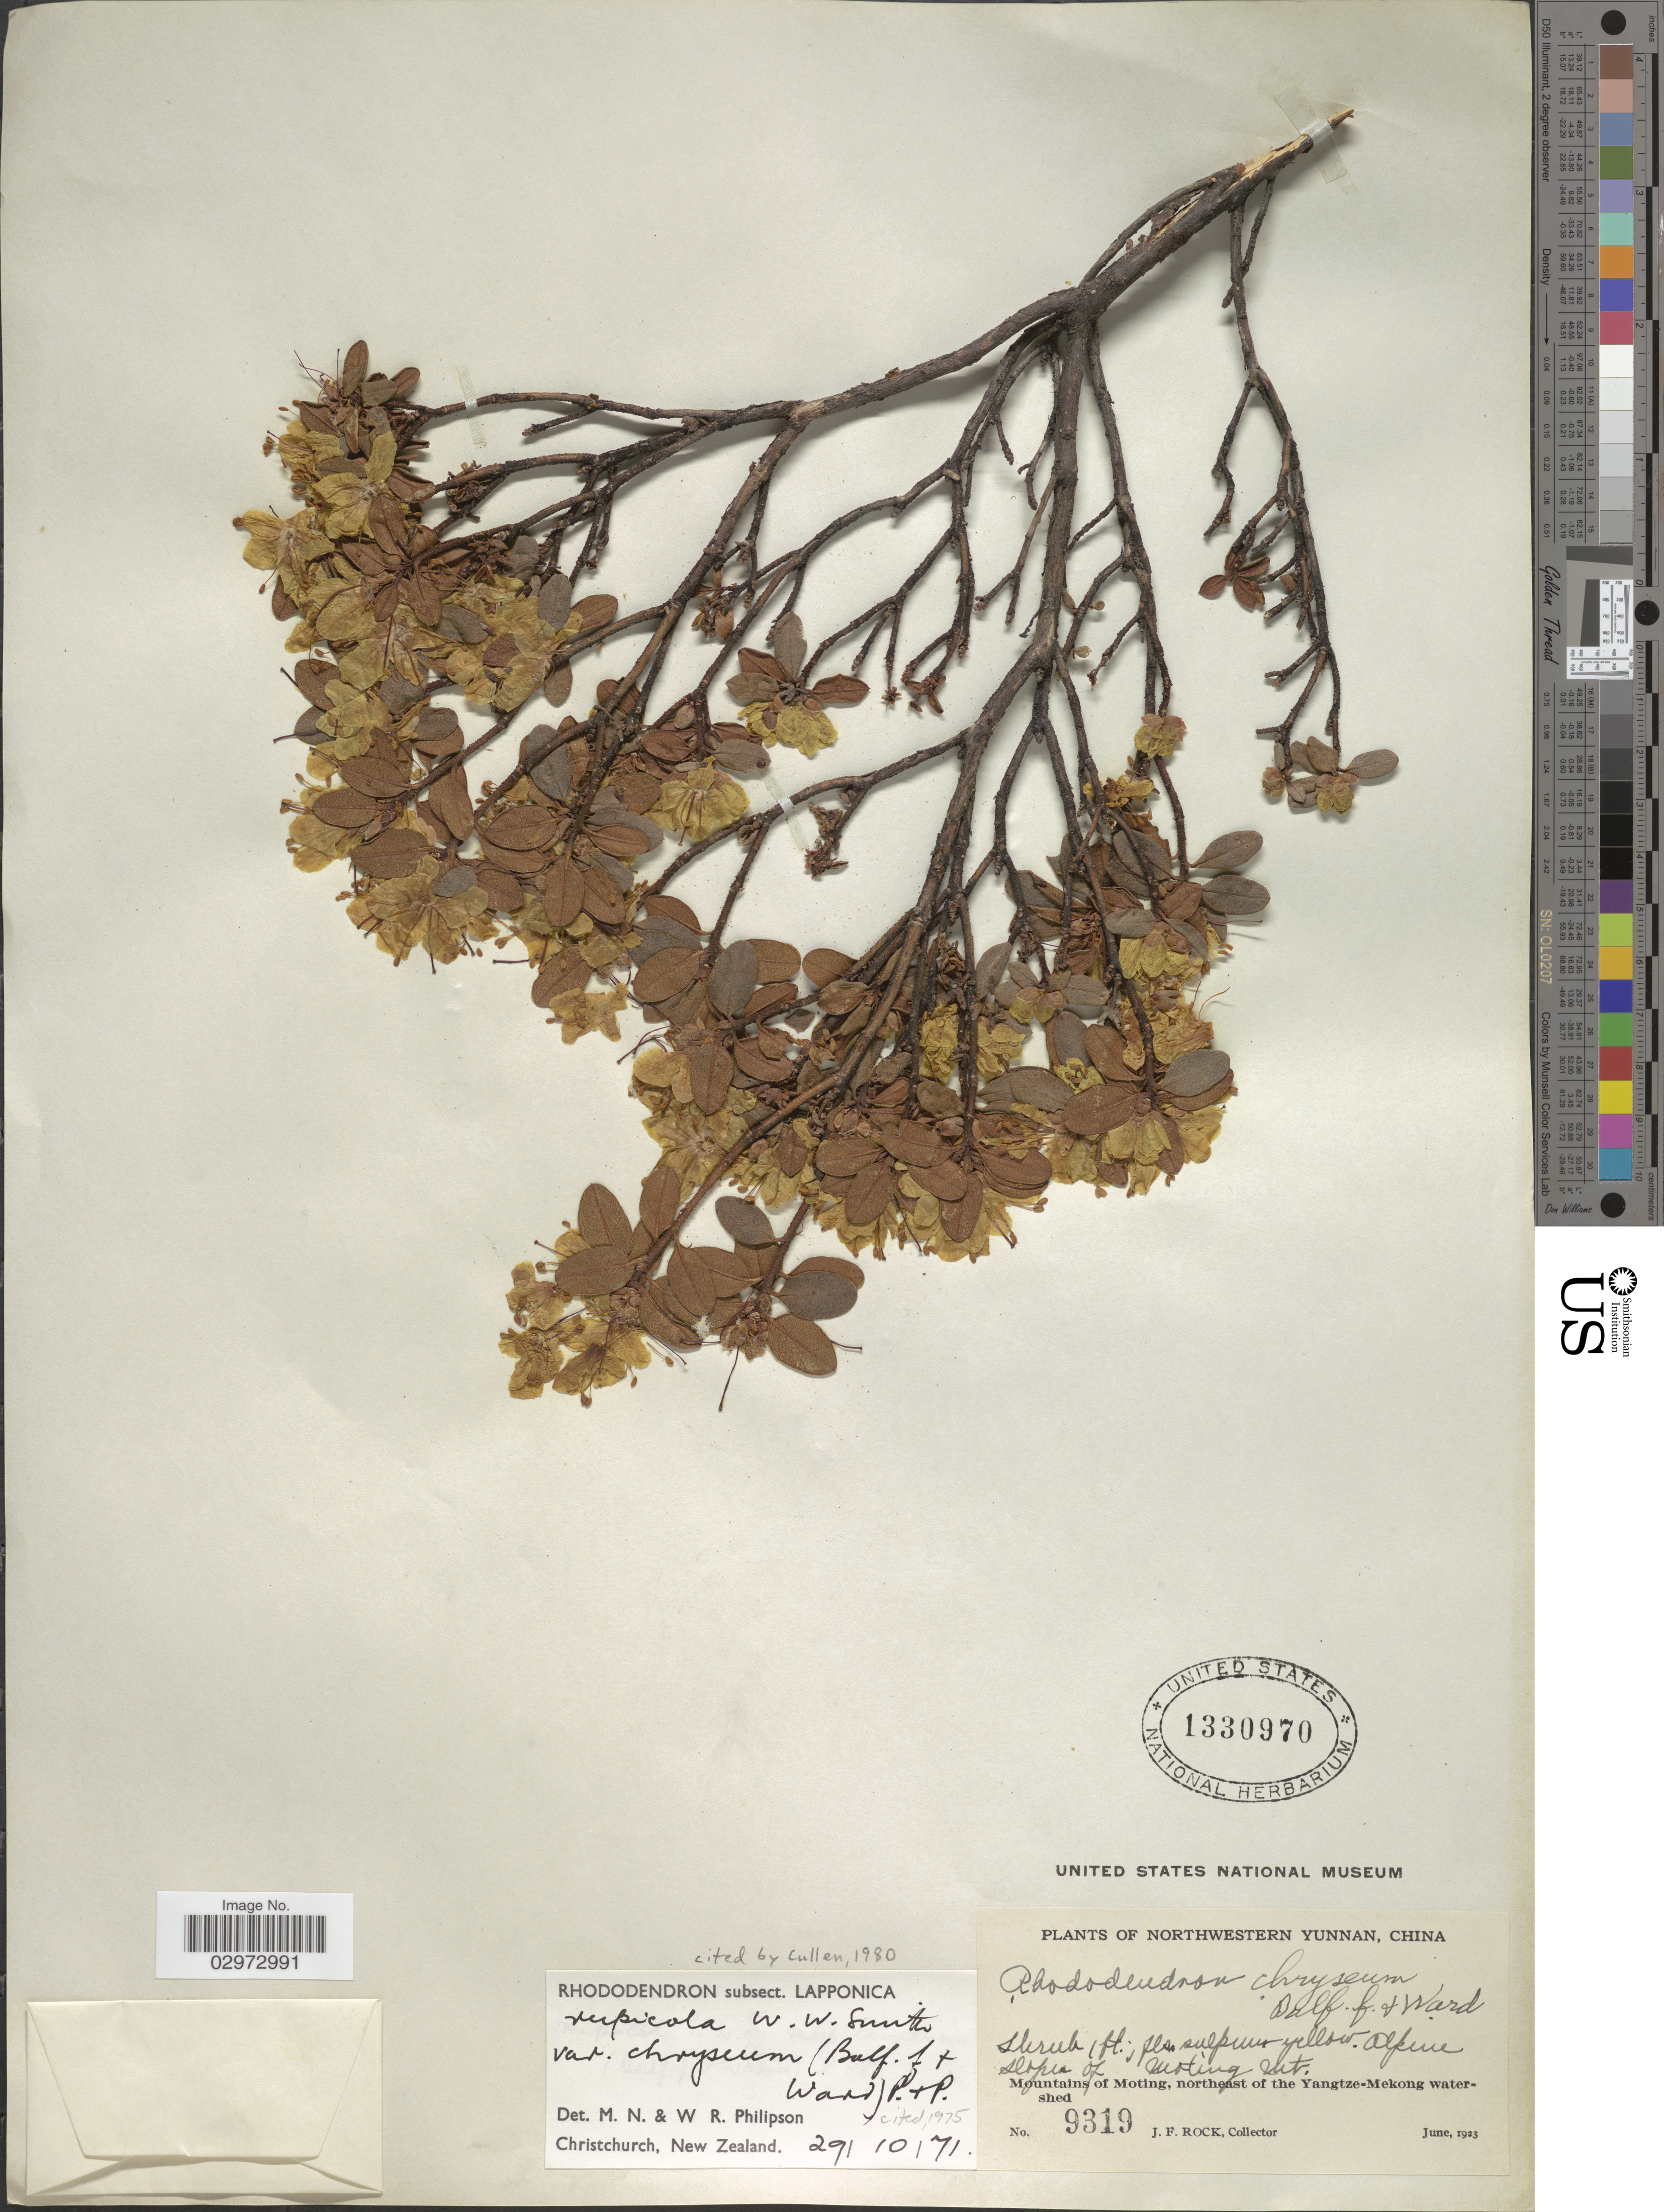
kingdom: Plantae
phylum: Tracheophyta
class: Magnoliopsida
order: Ericales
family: Ericaceae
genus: Rhododendron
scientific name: Rhododendron rupicola var. chryseum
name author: (Balf. f. & Kingdon-Ward) Philipson & M. N. Philipson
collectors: J. Rock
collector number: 9319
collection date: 1923-06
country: China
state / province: Yunnan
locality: Northwestern Yunnan, alpine slope of Moting mt., Mountains of Moting, northeast of the Yangtze-Mekong watershed.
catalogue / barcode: US 1330970